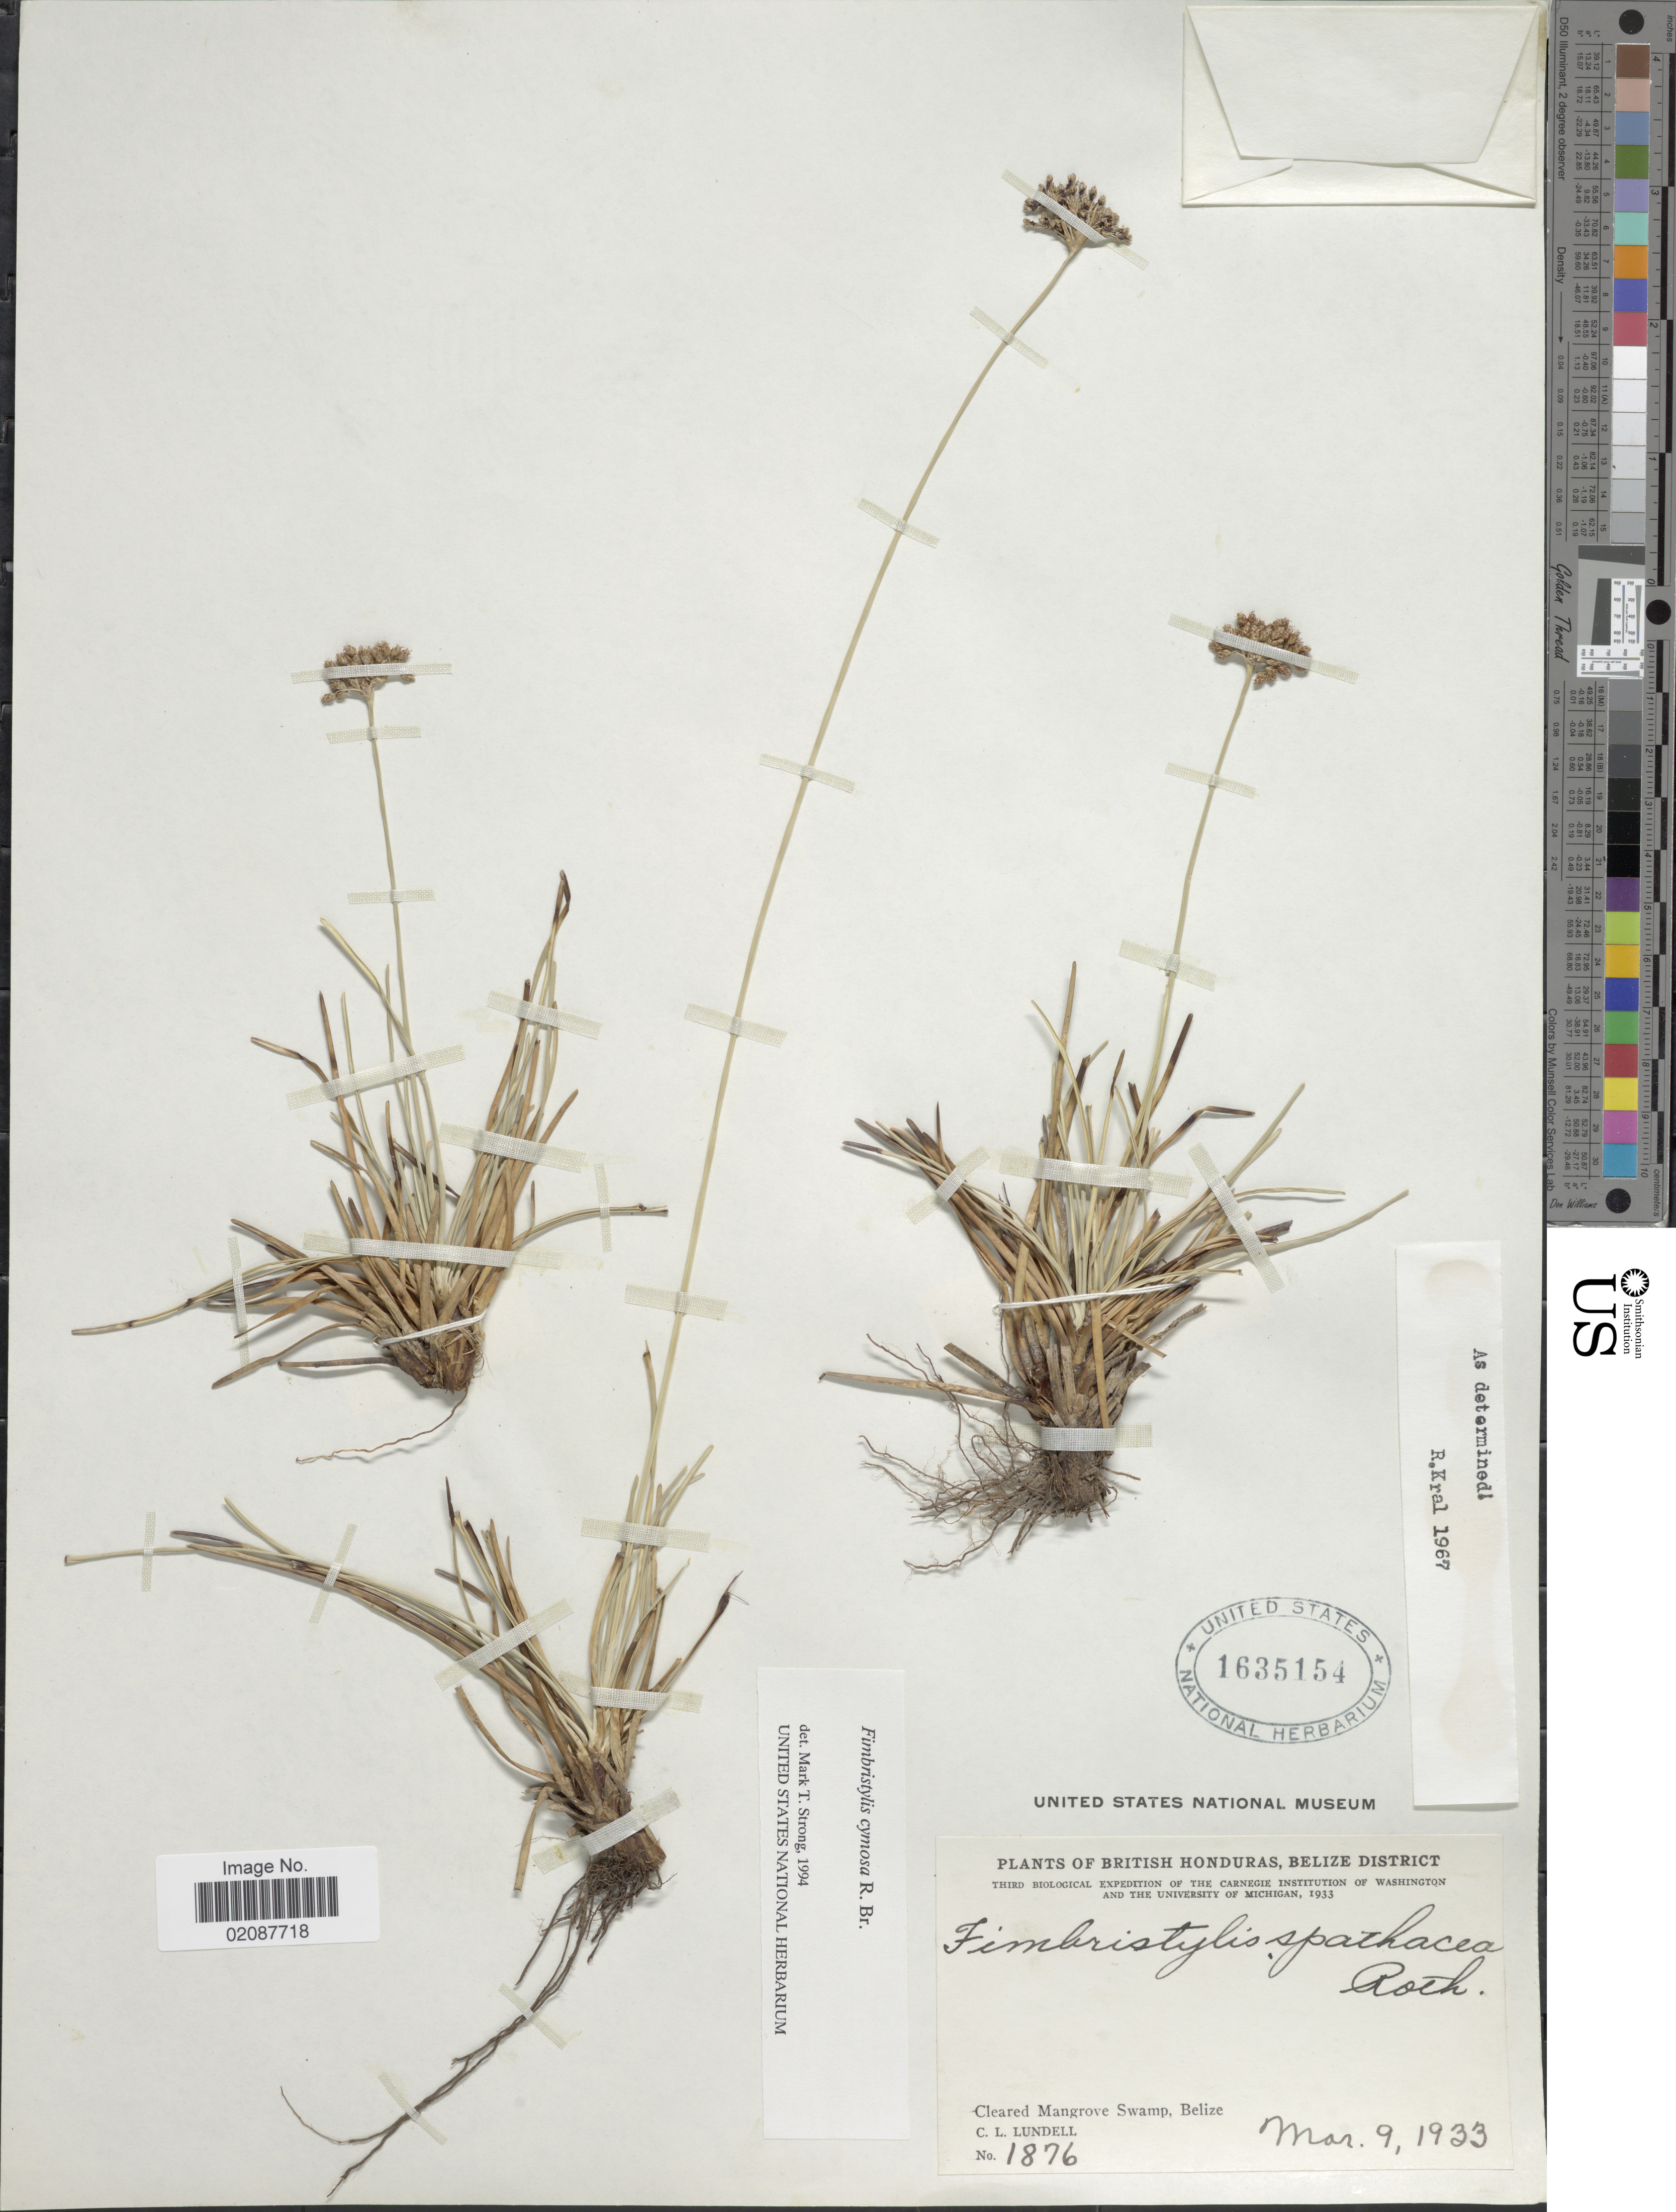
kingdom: Plantae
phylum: Tracheophyta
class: Liliopsida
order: Poales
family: Cyperaceae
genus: Fimbristylis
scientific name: Fimbristylis cymosa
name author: R. Br.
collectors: C. L. Lundell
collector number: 1876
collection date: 1933-03-09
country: Belize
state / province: Belize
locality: Cleare Mangrove Swamp.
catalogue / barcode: US 1635154